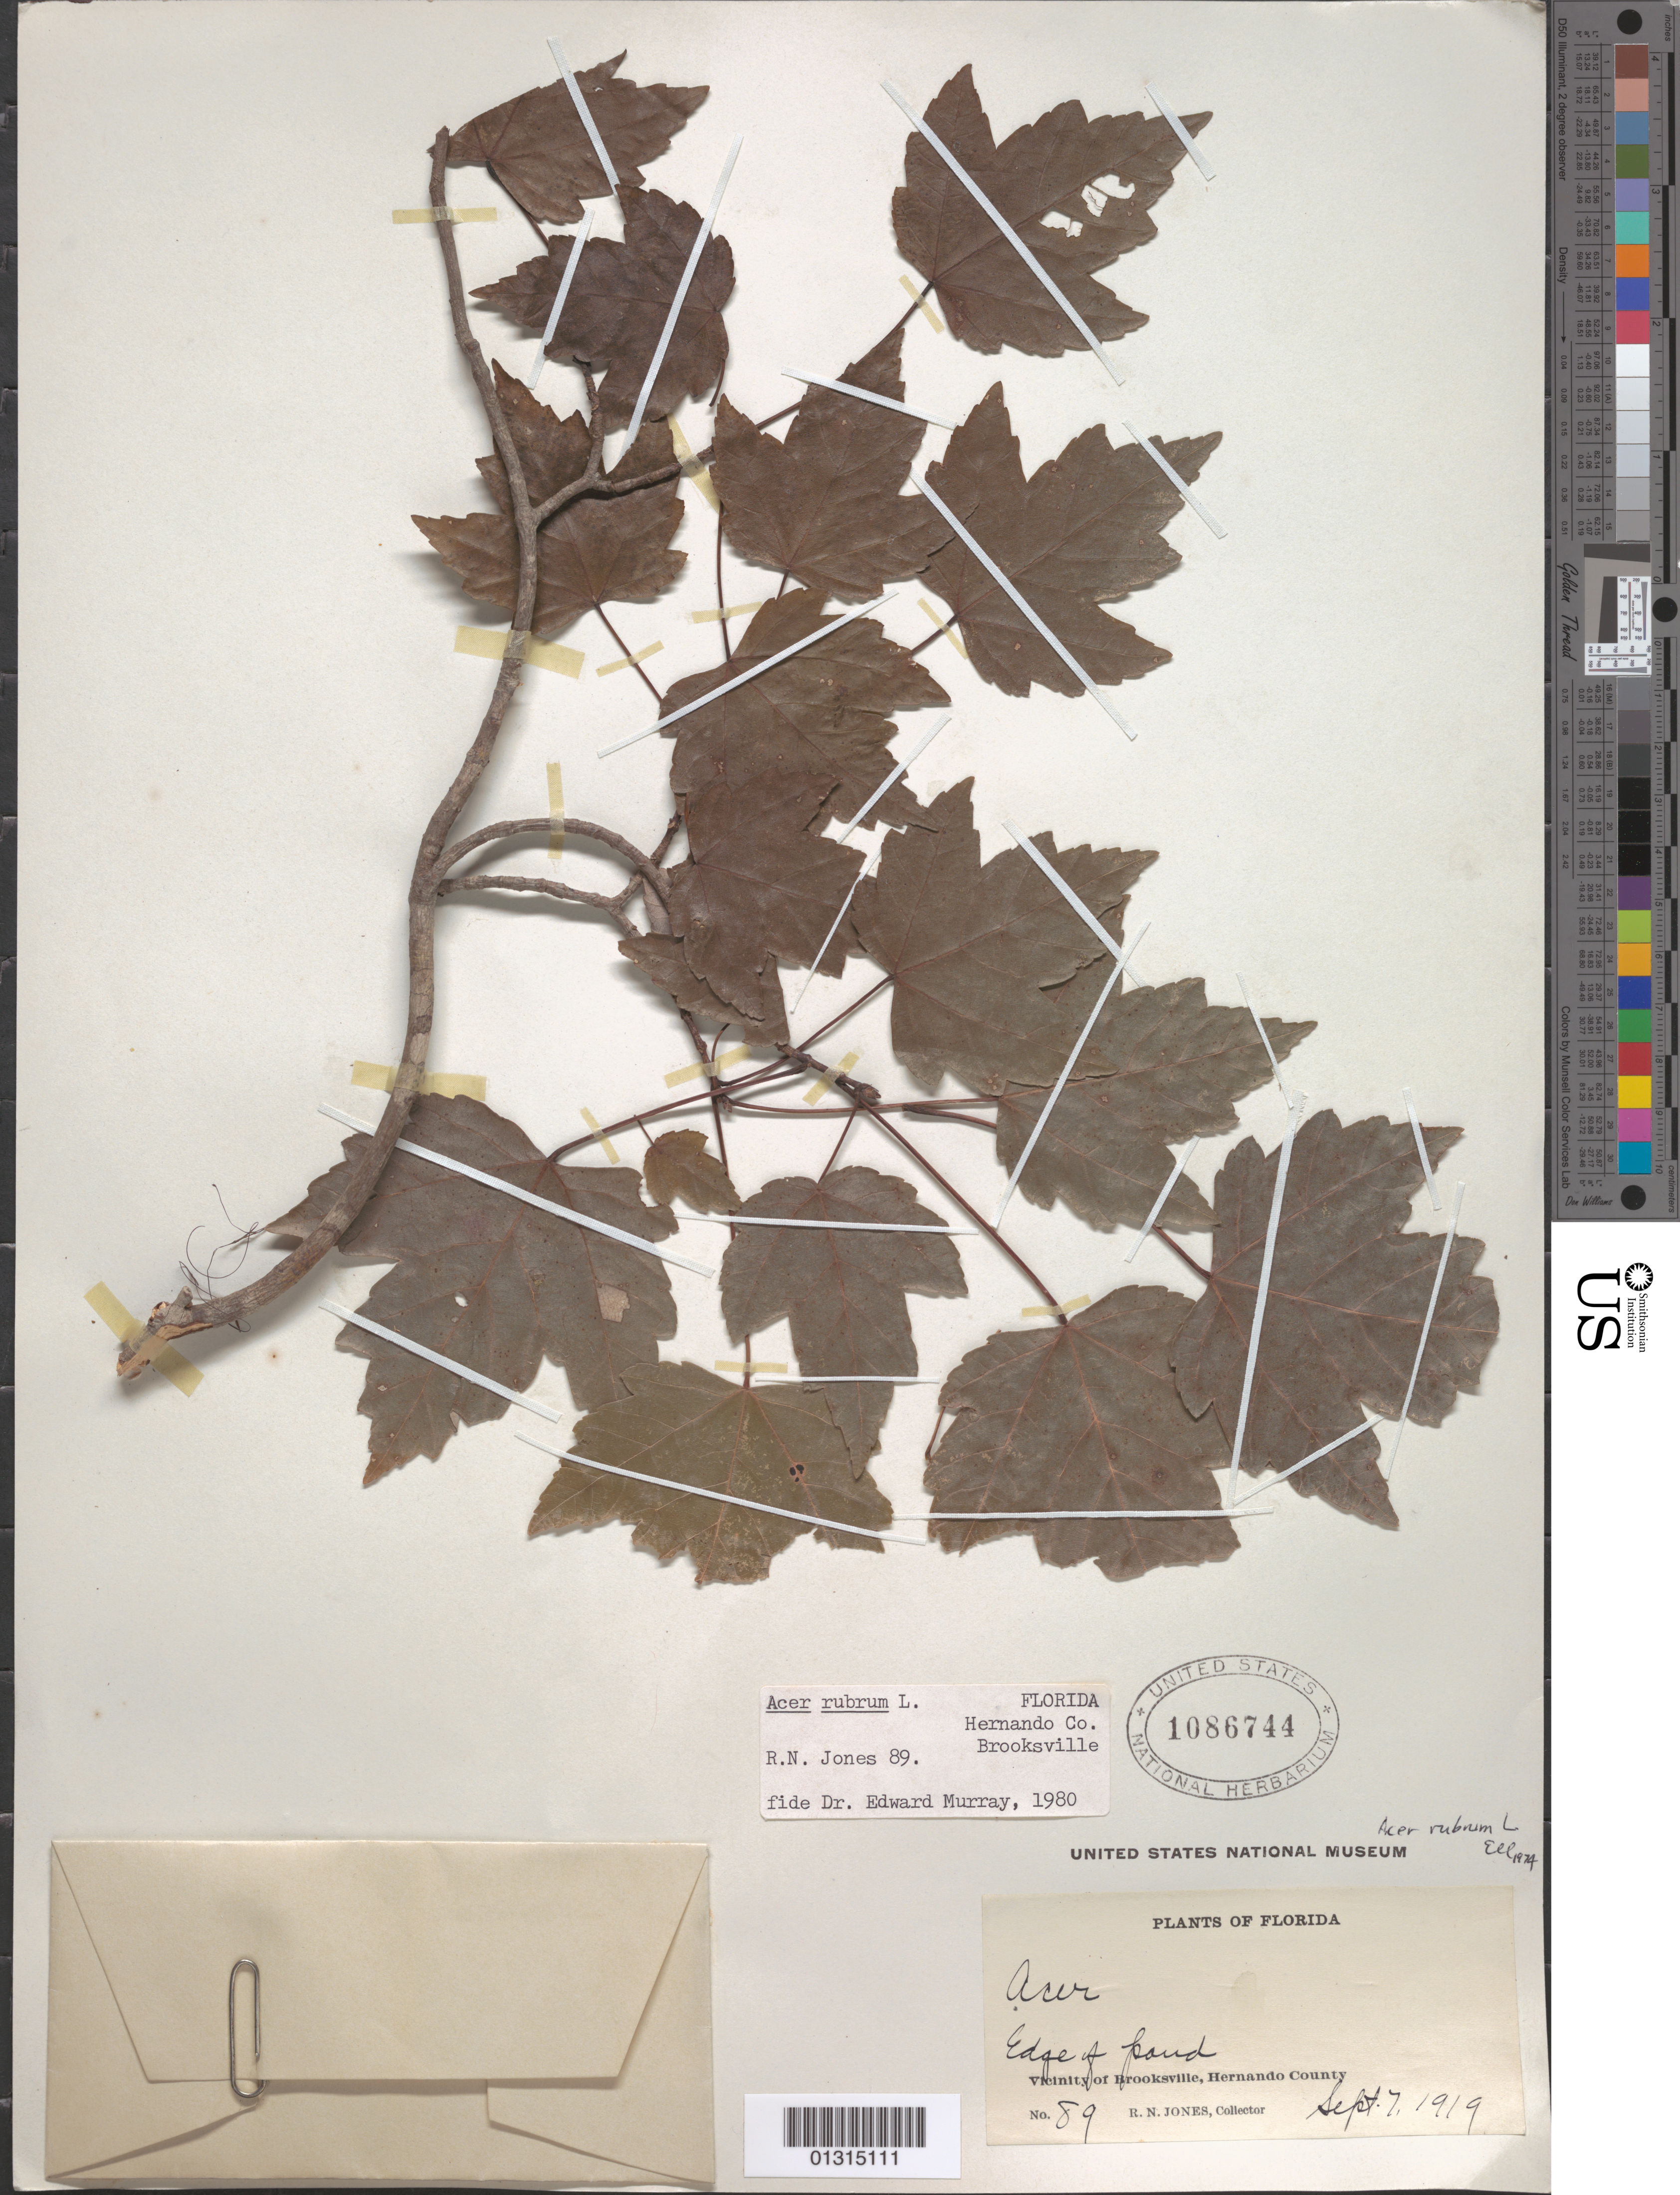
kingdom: Plantae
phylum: Tracheophyta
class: Magnoliopsida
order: Sapindales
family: Sapindaceae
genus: Acer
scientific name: Acer rubrum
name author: L.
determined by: Murray, Edward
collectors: R. N. Jones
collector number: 89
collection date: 1919-09-07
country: United States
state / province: Florida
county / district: Hernando County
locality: Hernando County, vicinity of Brooksville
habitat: Edge of pond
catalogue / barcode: US 1086744